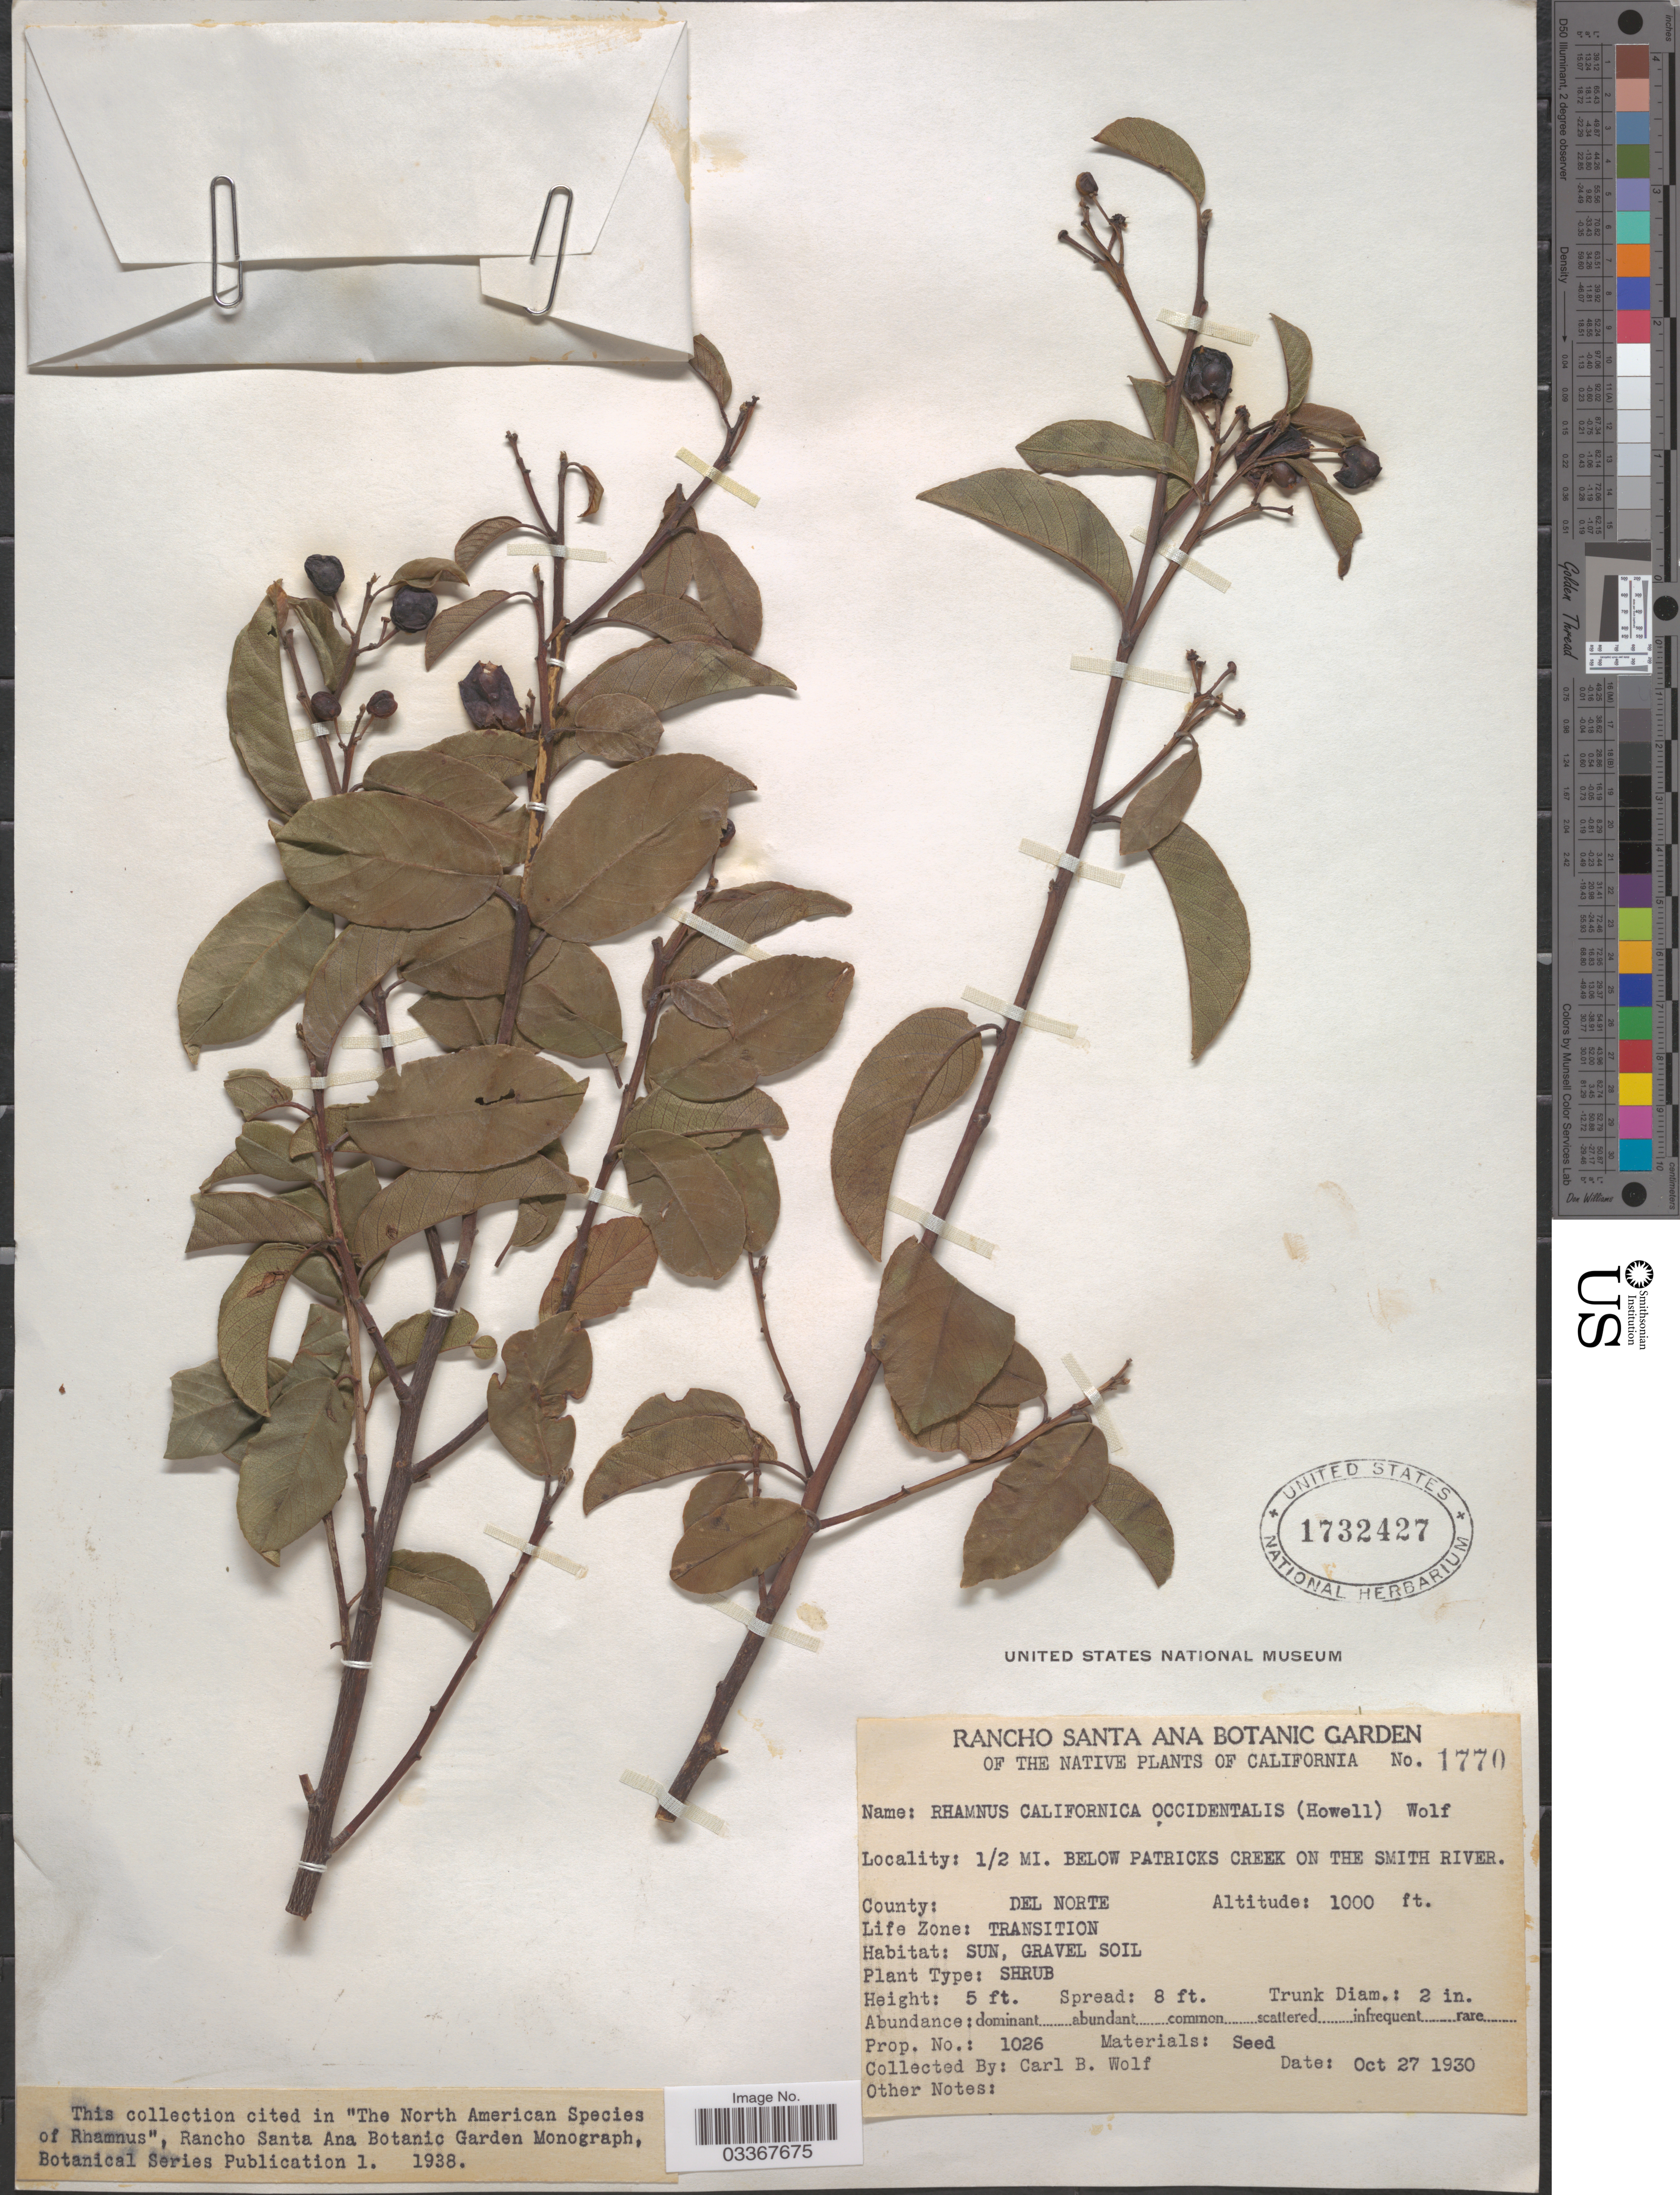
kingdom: Plantae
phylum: Tracheophyta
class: Magnoliopsida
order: Rosales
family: Rhamnaceae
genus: Frangula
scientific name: Frangula californica subsp. occidentalis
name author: (Howell) Kartesz & Gandhi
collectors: C. B. Wolf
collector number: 1770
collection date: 1930-10-27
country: United States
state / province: California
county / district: Del Norte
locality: ½ mi. below Patricks Creek on the Smith River, County: Del Norte.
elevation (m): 305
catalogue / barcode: US 1732427